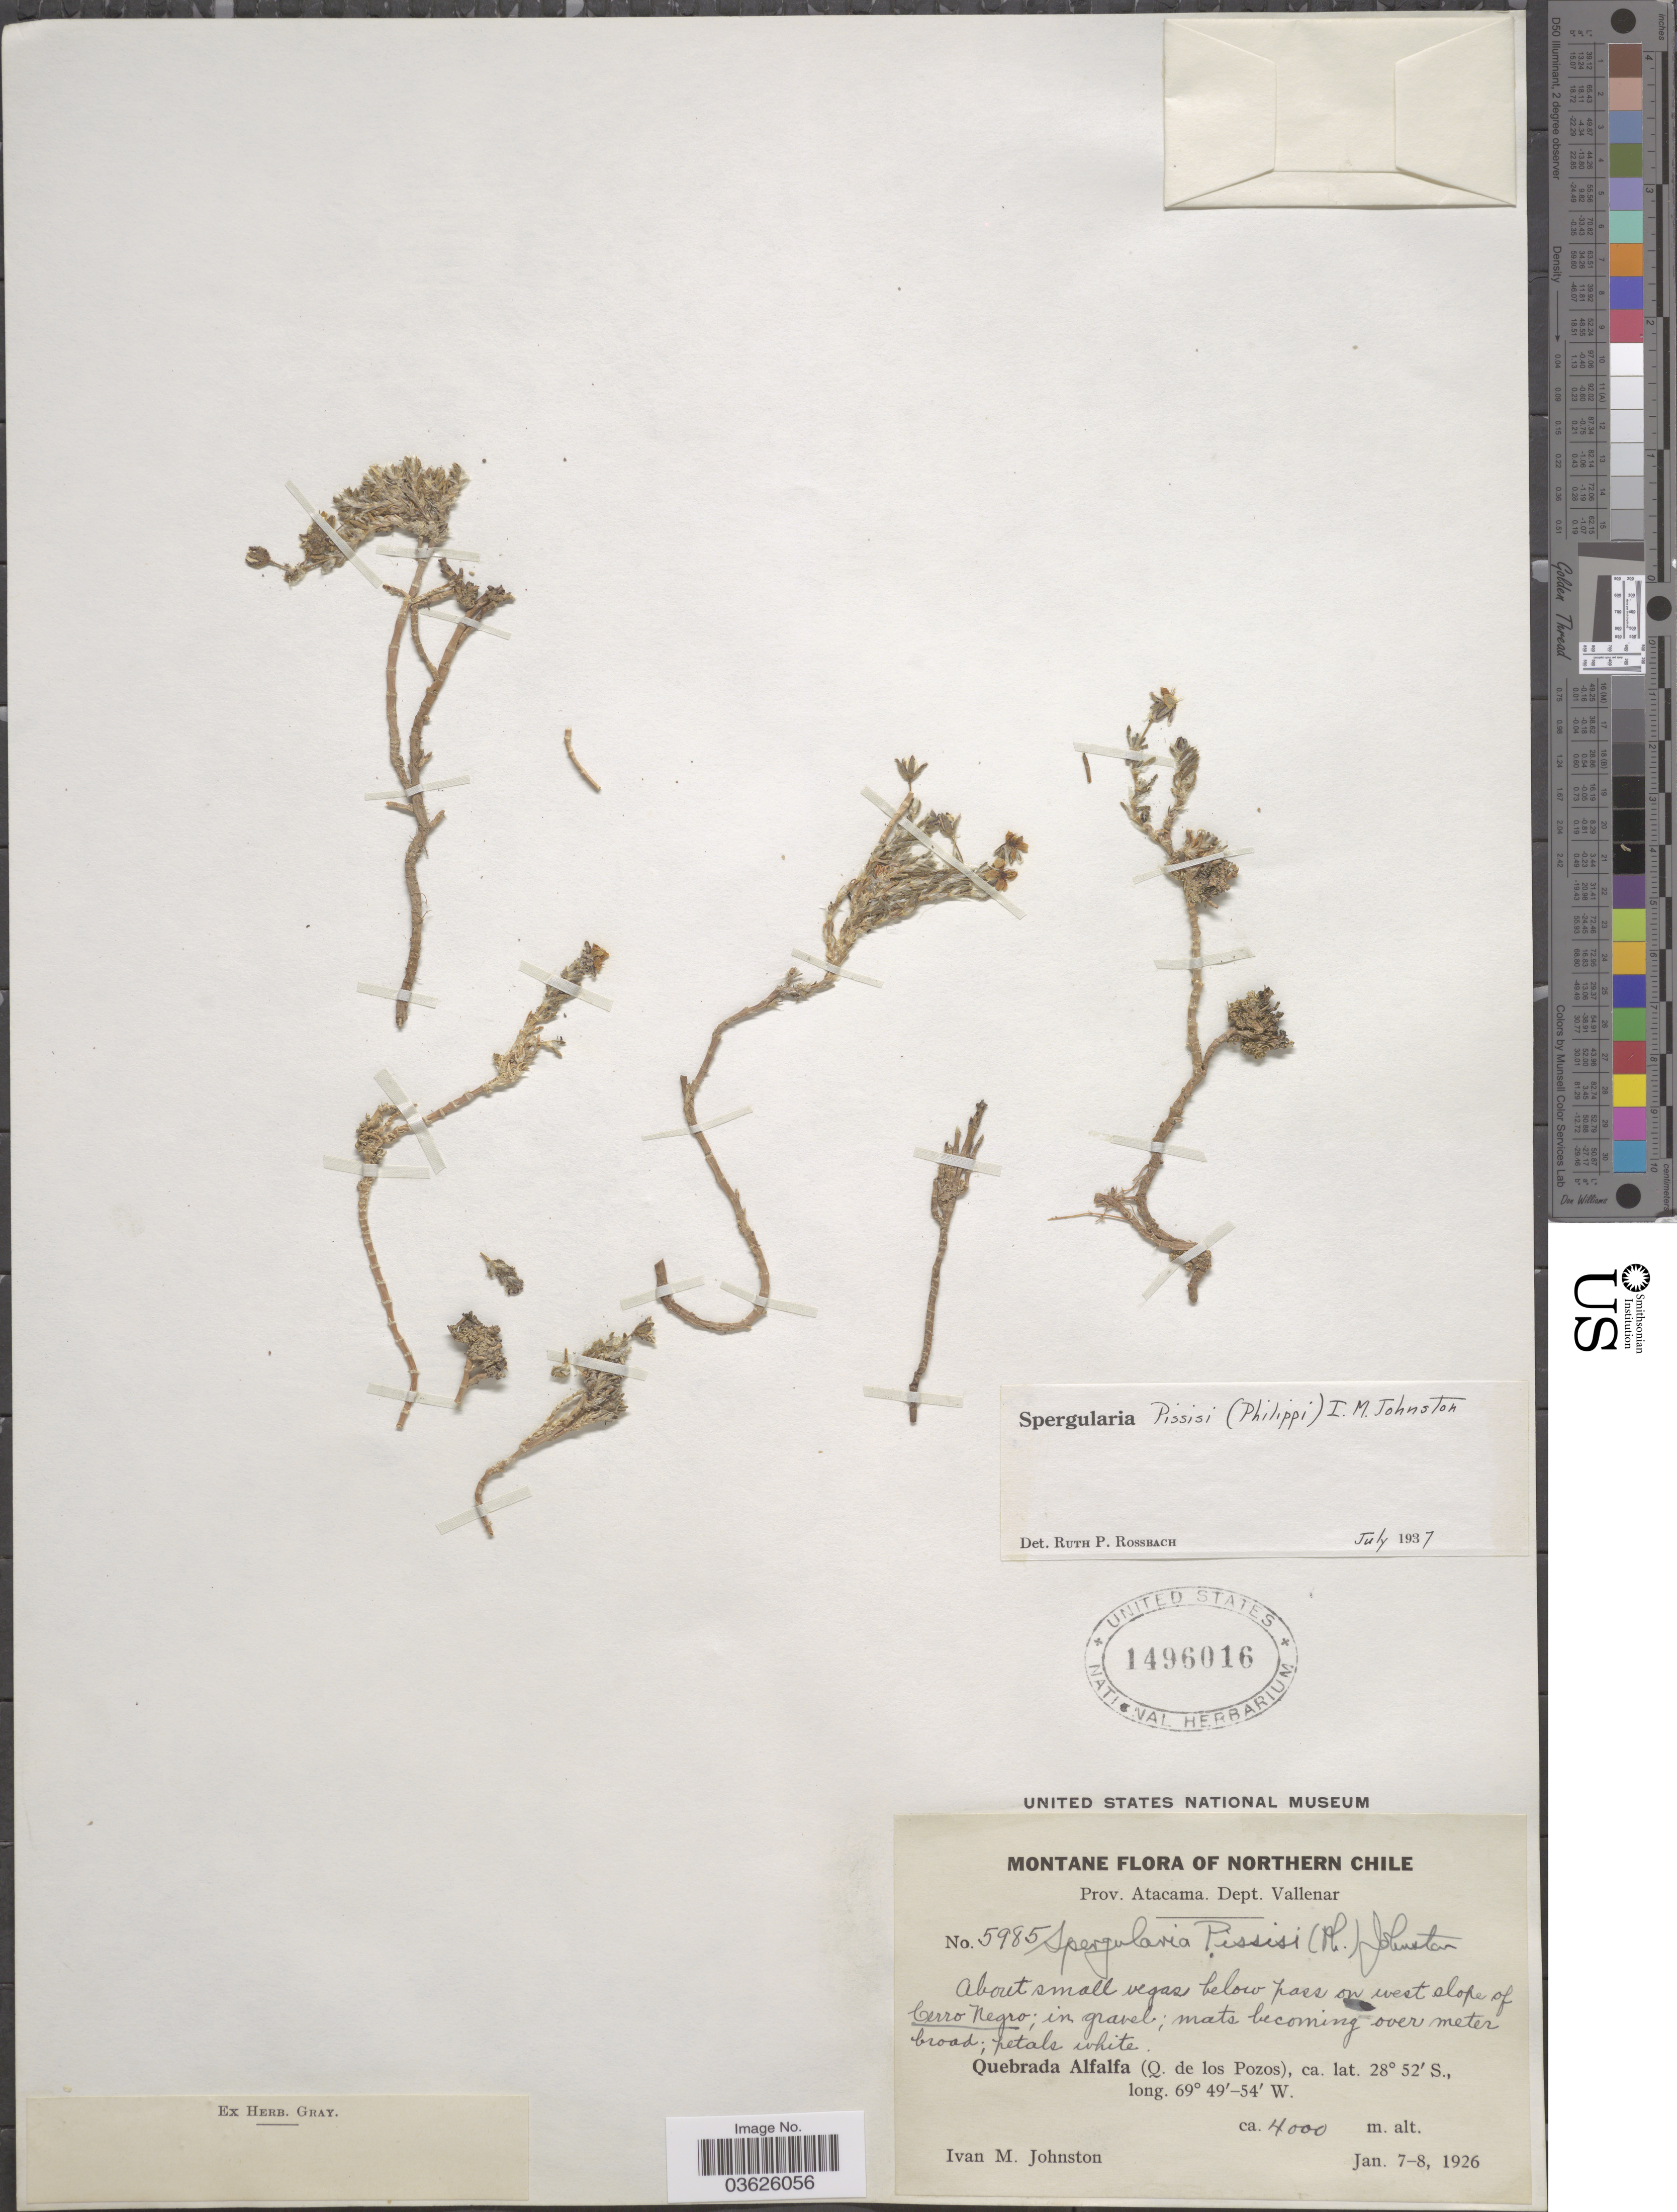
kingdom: Plantae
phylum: Tracheophyta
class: Magnoliopsida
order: Caryophyllales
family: Caryophyllaceae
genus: Spergularia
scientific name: Spergularia pissisii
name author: I.M. Johnst.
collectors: I.M. Johnston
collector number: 5985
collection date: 1926-01-07/1926-01-08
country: Chile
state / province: Atacama (III)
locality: Northern Chile. Prov. Atacama. Dept. Vallenar. About small vegas below pass on west slope of Cerro Negro. Quebrada Alfalfa (Q. de los Pozos).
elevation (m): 4000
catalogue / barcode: US 1496016